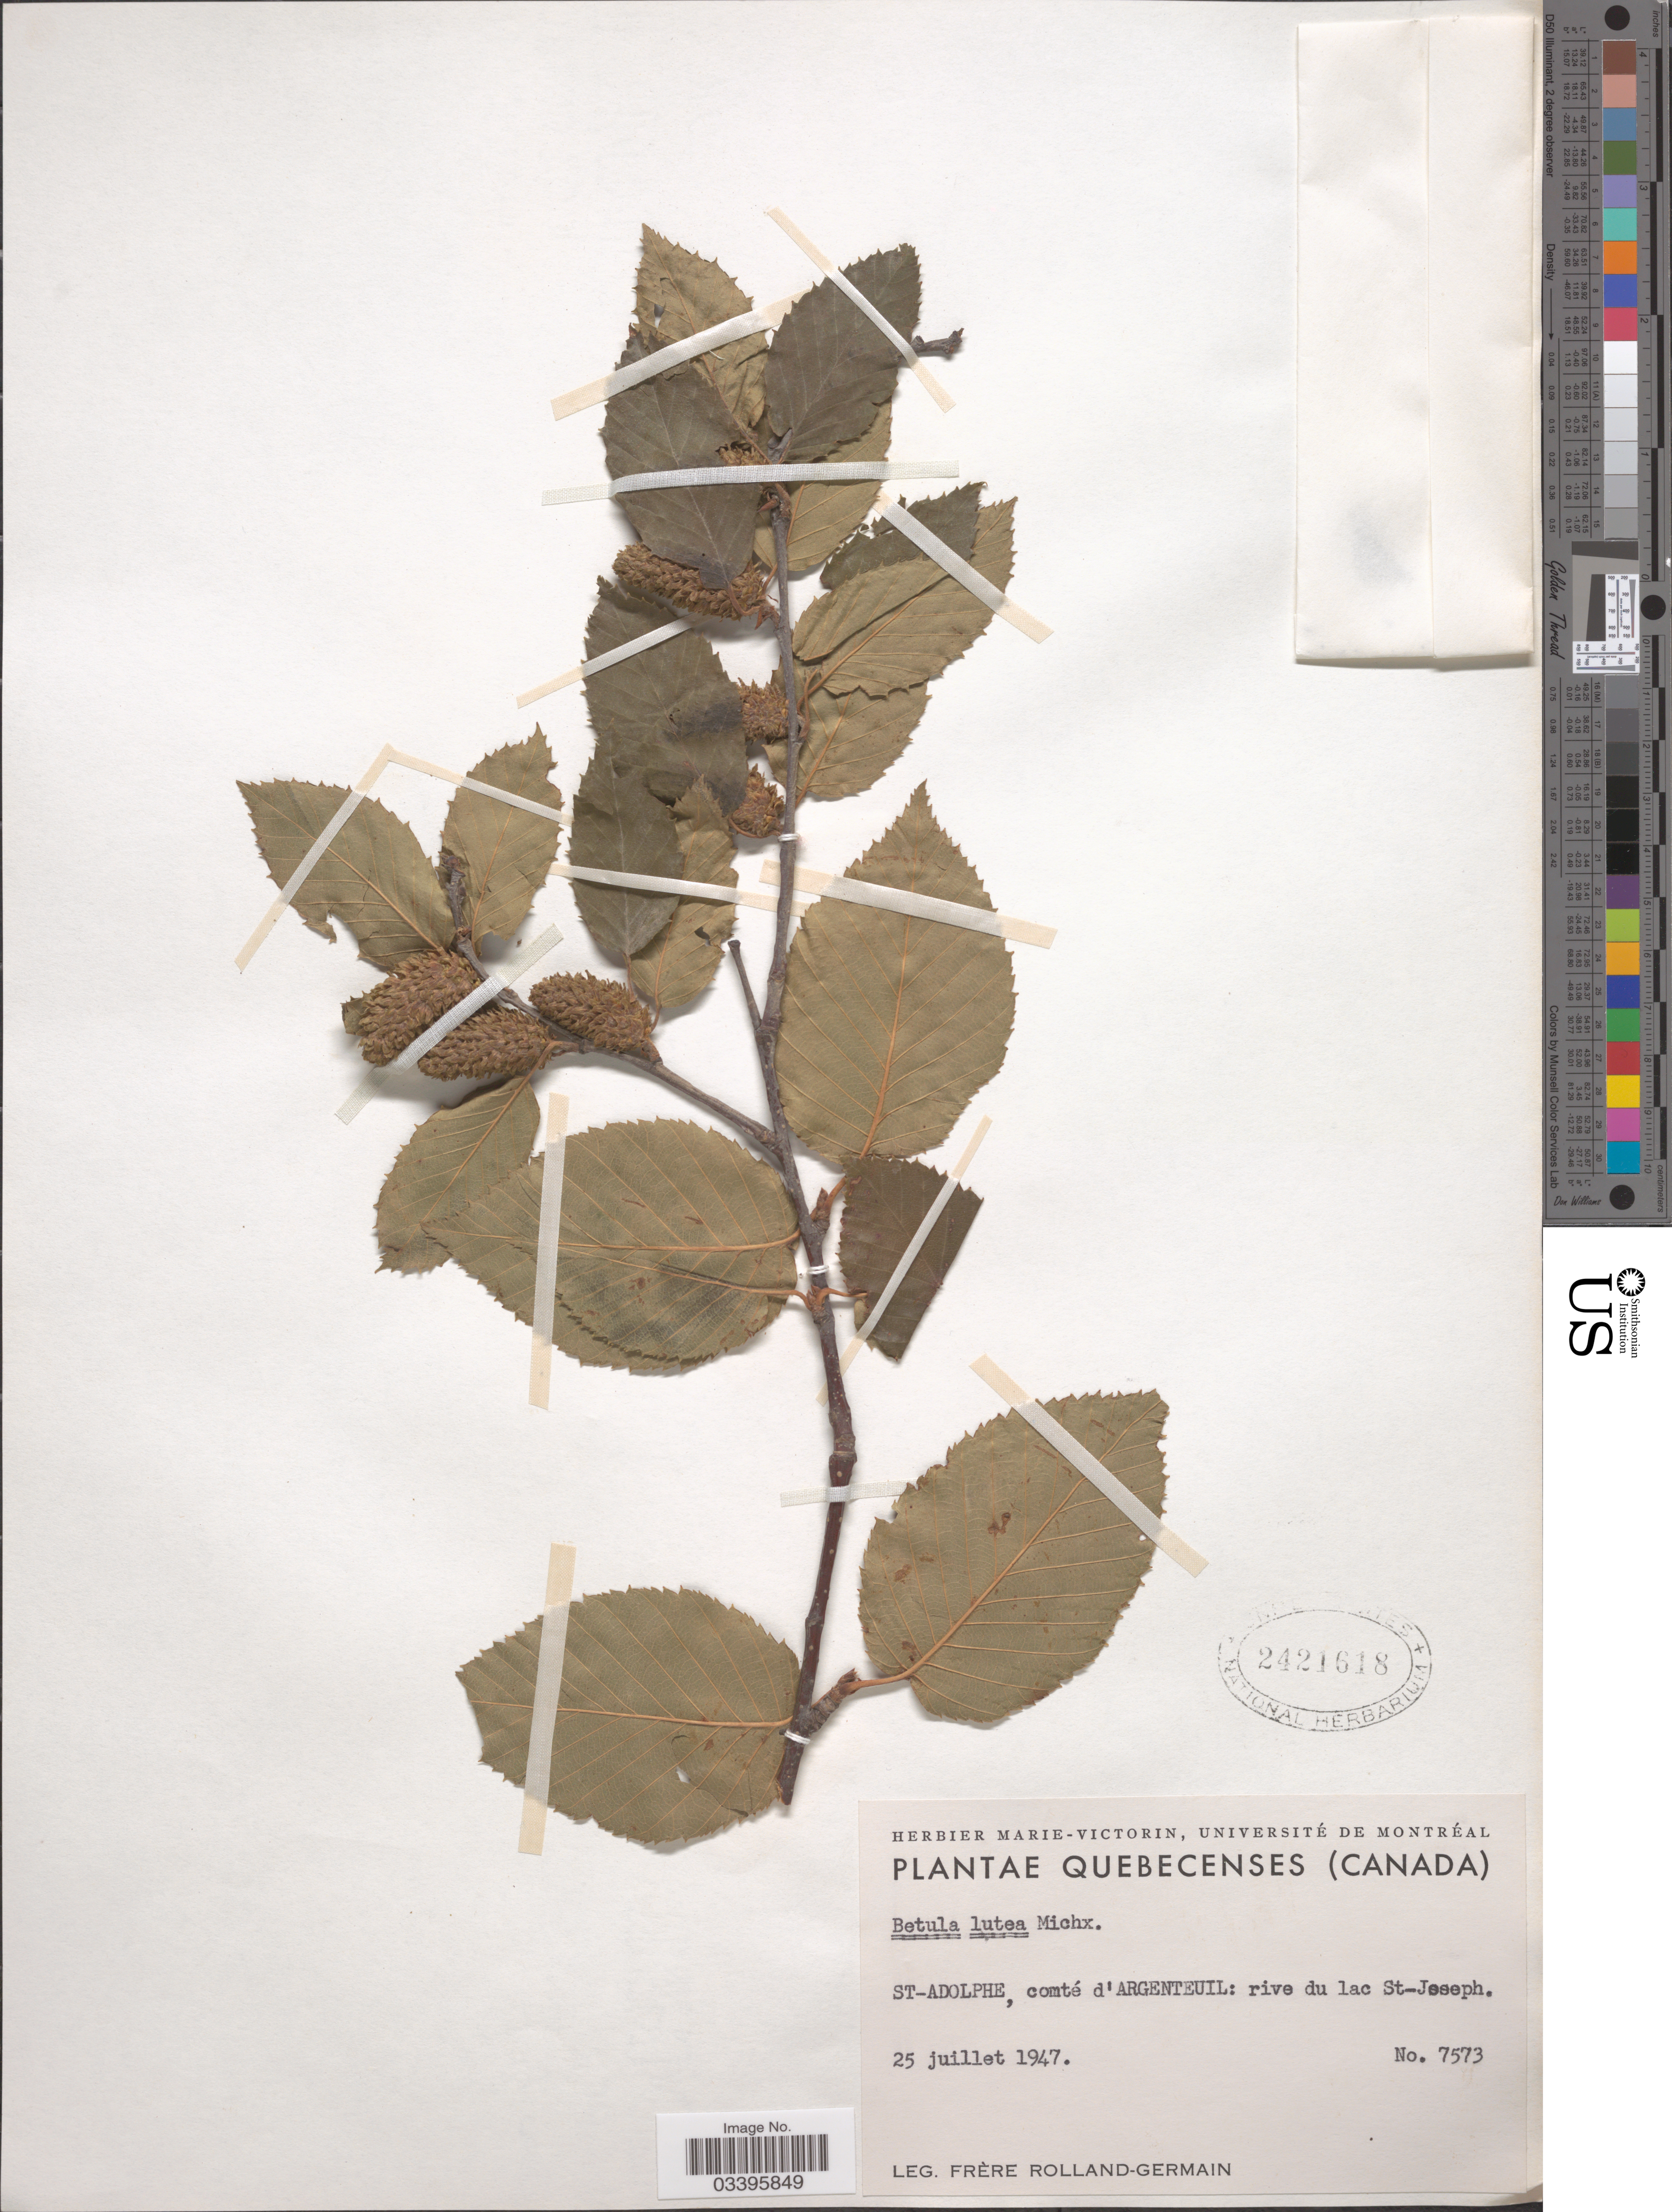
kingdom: Plantae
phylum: Tracheophyta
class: Magnoliopsida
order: Fagales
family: Betulaceae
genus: Betula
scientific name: Betula lutea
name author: F. Michx.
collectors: Rolland-Germain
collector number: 7573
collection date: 1947-07-25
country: Canada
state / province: Quebec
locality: St-Adolphe, comté d'Argenteuil: rive du lac St-Joseph.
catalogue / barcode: US 2421618